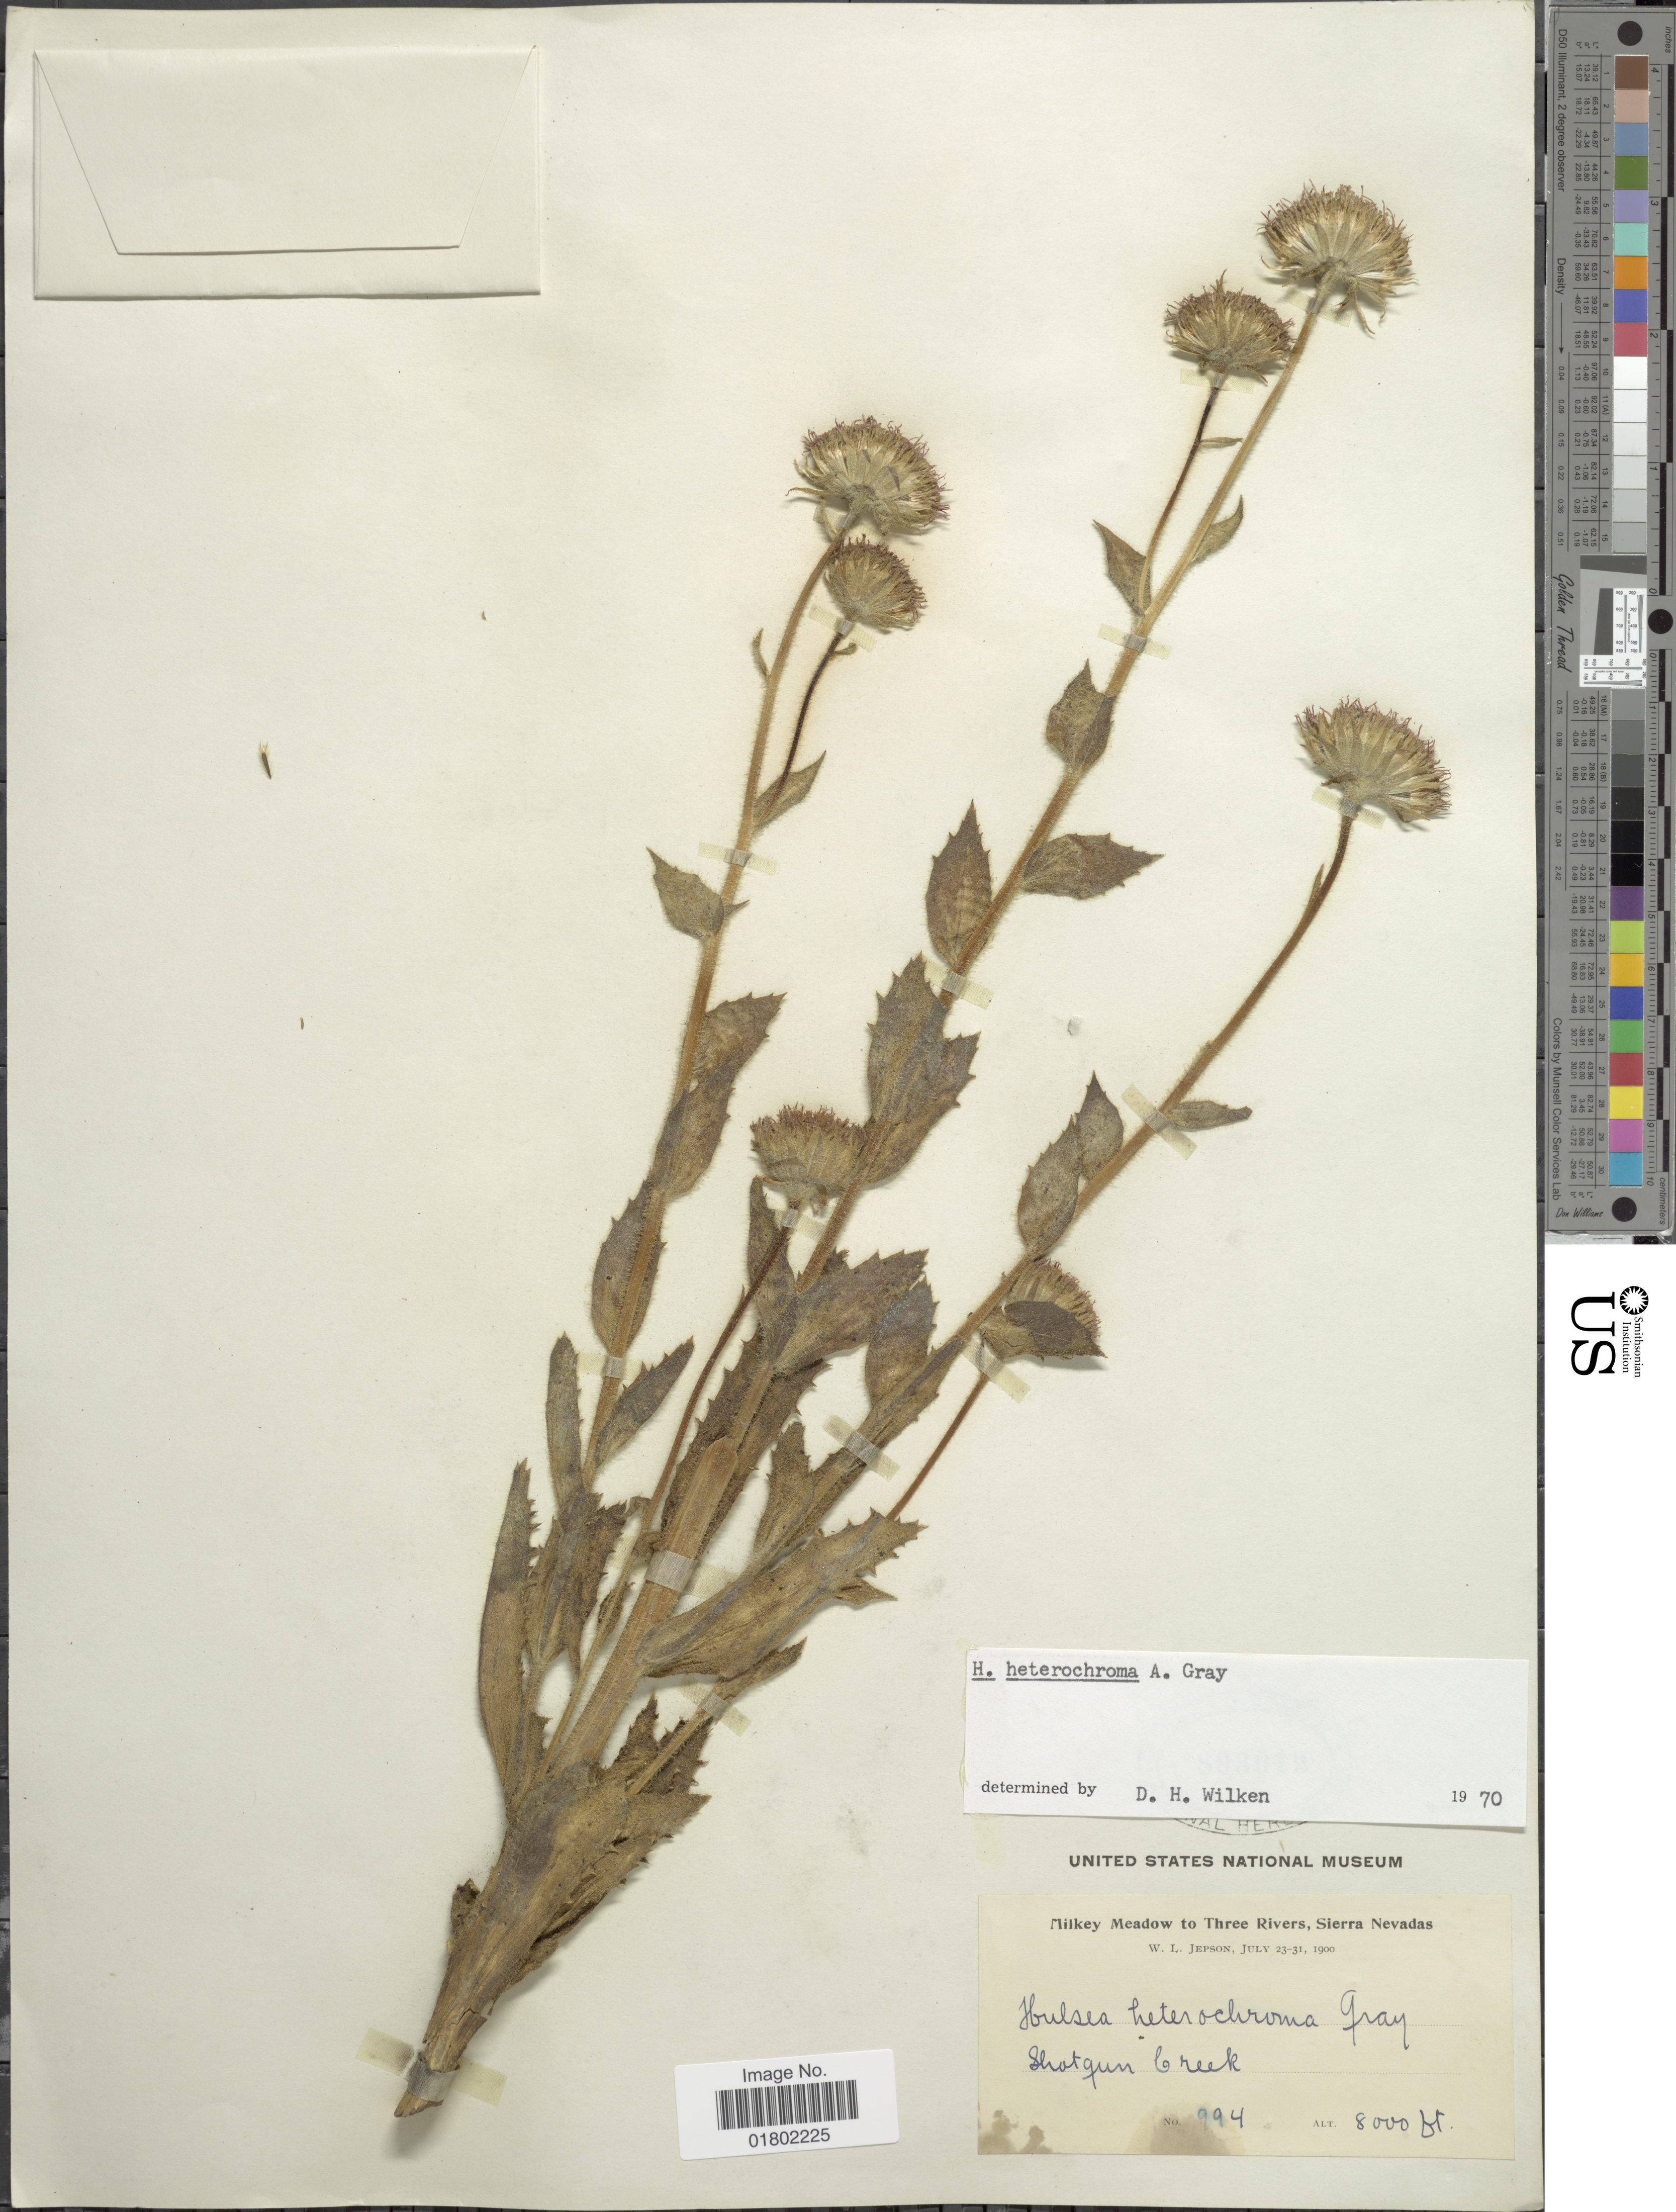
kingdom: Plantae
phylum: Tracheophyta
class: Magnoliopsida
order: Asterales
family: Asteraceae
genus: Hulsea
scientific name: Hulsea heterochroma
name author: A. Gray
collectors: W. L. Jepson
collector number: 994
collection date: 1900-07-23/1900-07-31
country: United States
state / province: Nevada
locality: Milkey Meadow to Three Rivers, Sierra Nevadas, Shotgun Creek